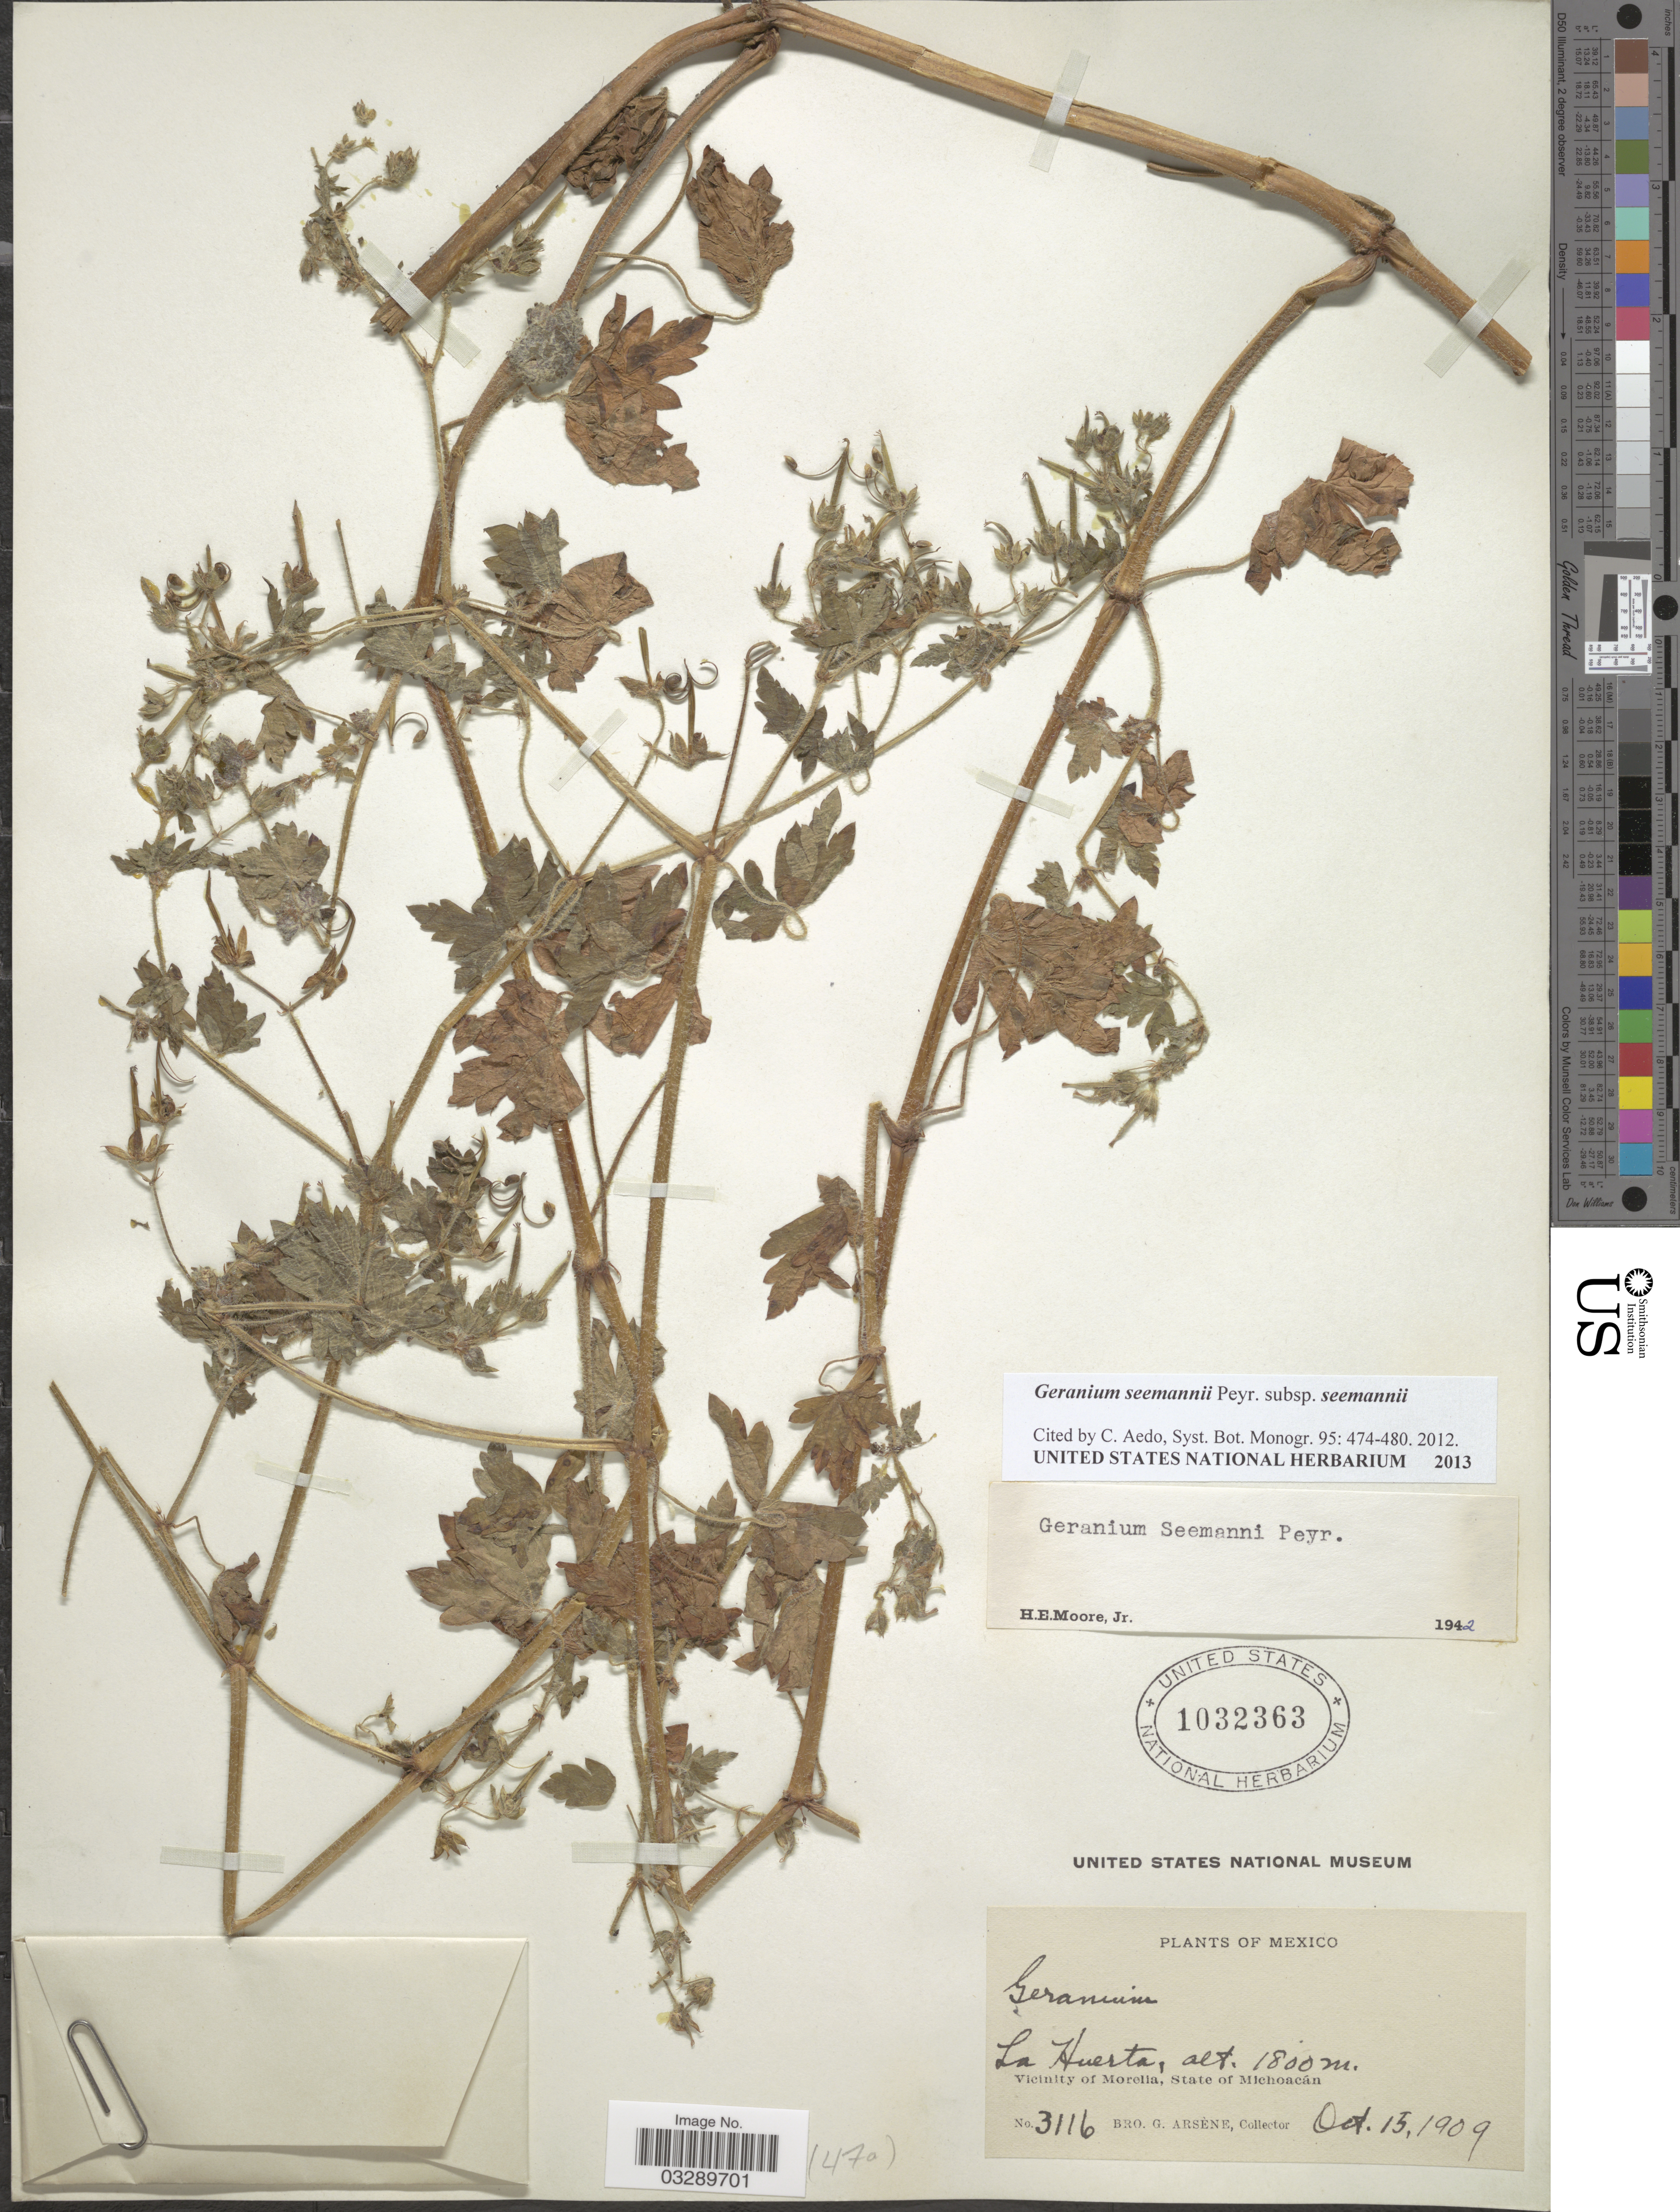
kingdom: Plantae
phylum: Tracheophyta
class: Magnoliopsida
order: Geraniales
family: Geraniaceae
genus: Geranium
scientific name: Geranium seemannii subsp. seemannii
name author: Peyr.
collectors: Bro. G. Arsène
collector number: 3116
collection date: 1909-10-15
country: Mexico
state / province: Michoacán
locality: La Huerta, Vicinity of Morelia.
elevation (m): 1800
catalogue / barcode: US 1032363